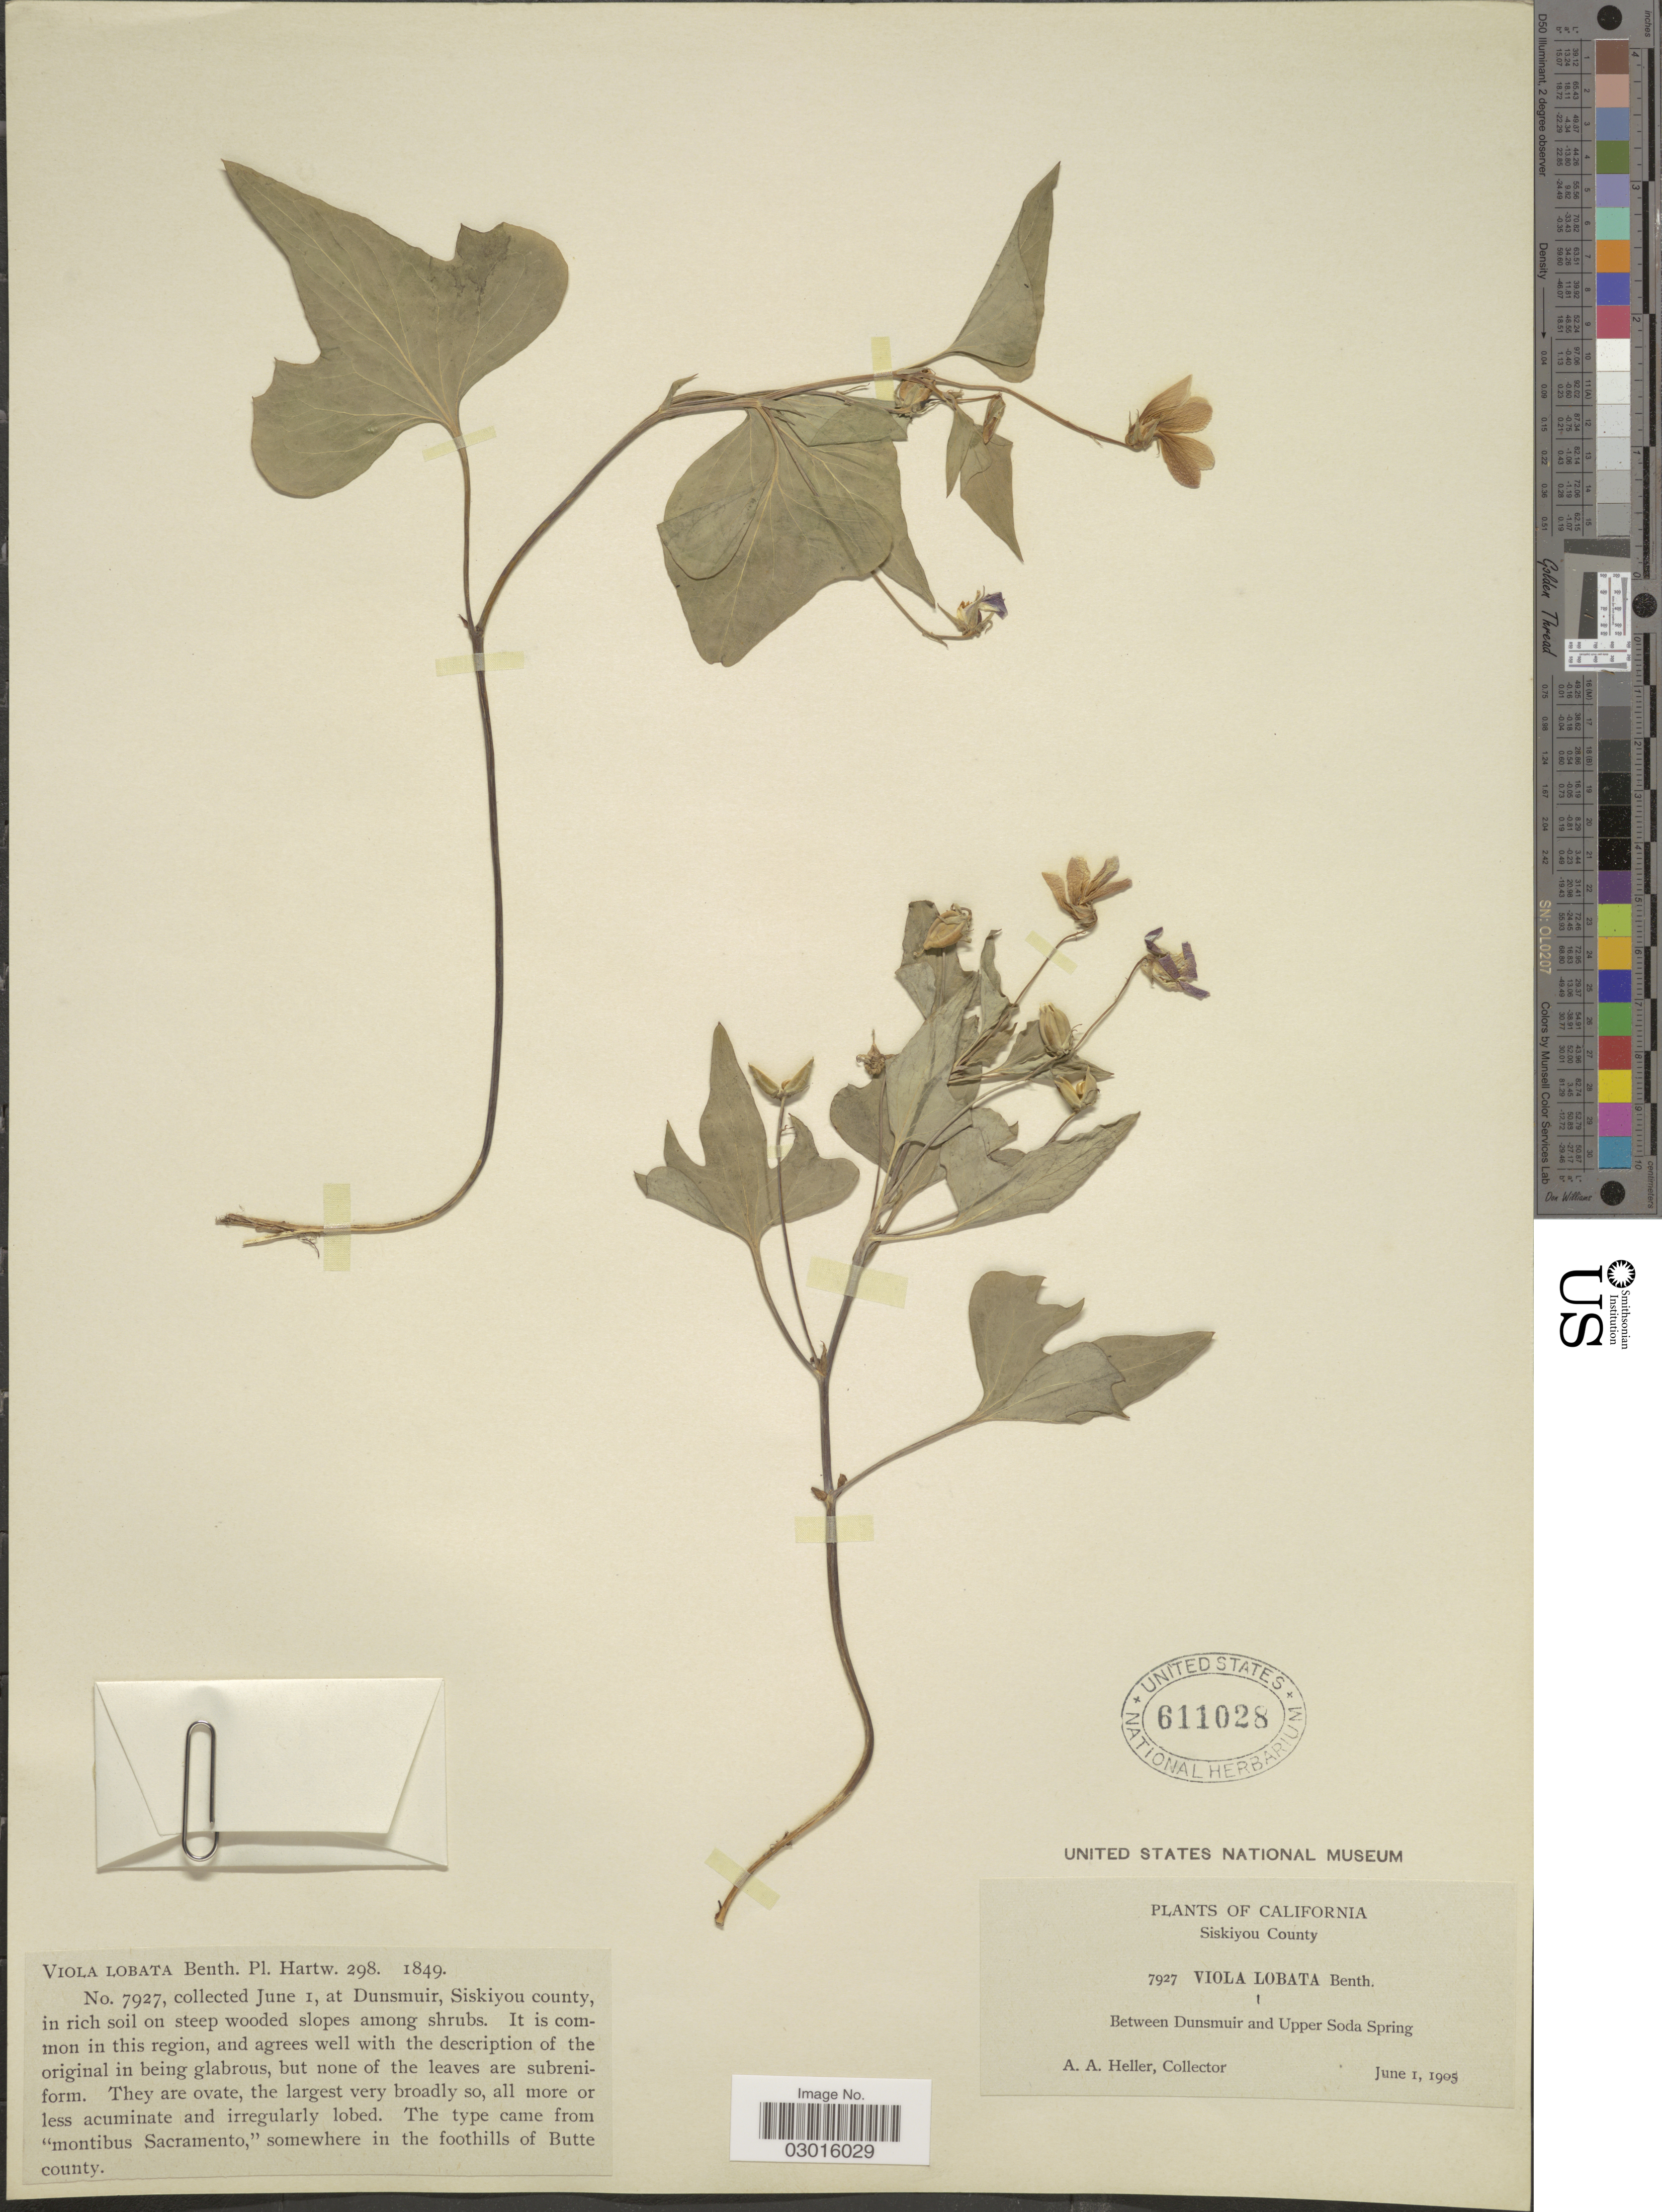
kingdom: Plantae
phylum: Tracheophyta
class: Magnoliopsida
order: Malpighiales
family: Violaceae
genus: Viola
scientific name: Viola lobata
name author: Benth.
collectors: A. A. Heller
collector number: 7927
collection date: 1905-06-01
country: United States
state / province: California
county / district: Siskiyou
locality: Siskiyou County, Between Dunsmuir and Upper Soda Spring.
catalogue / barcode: US 611028